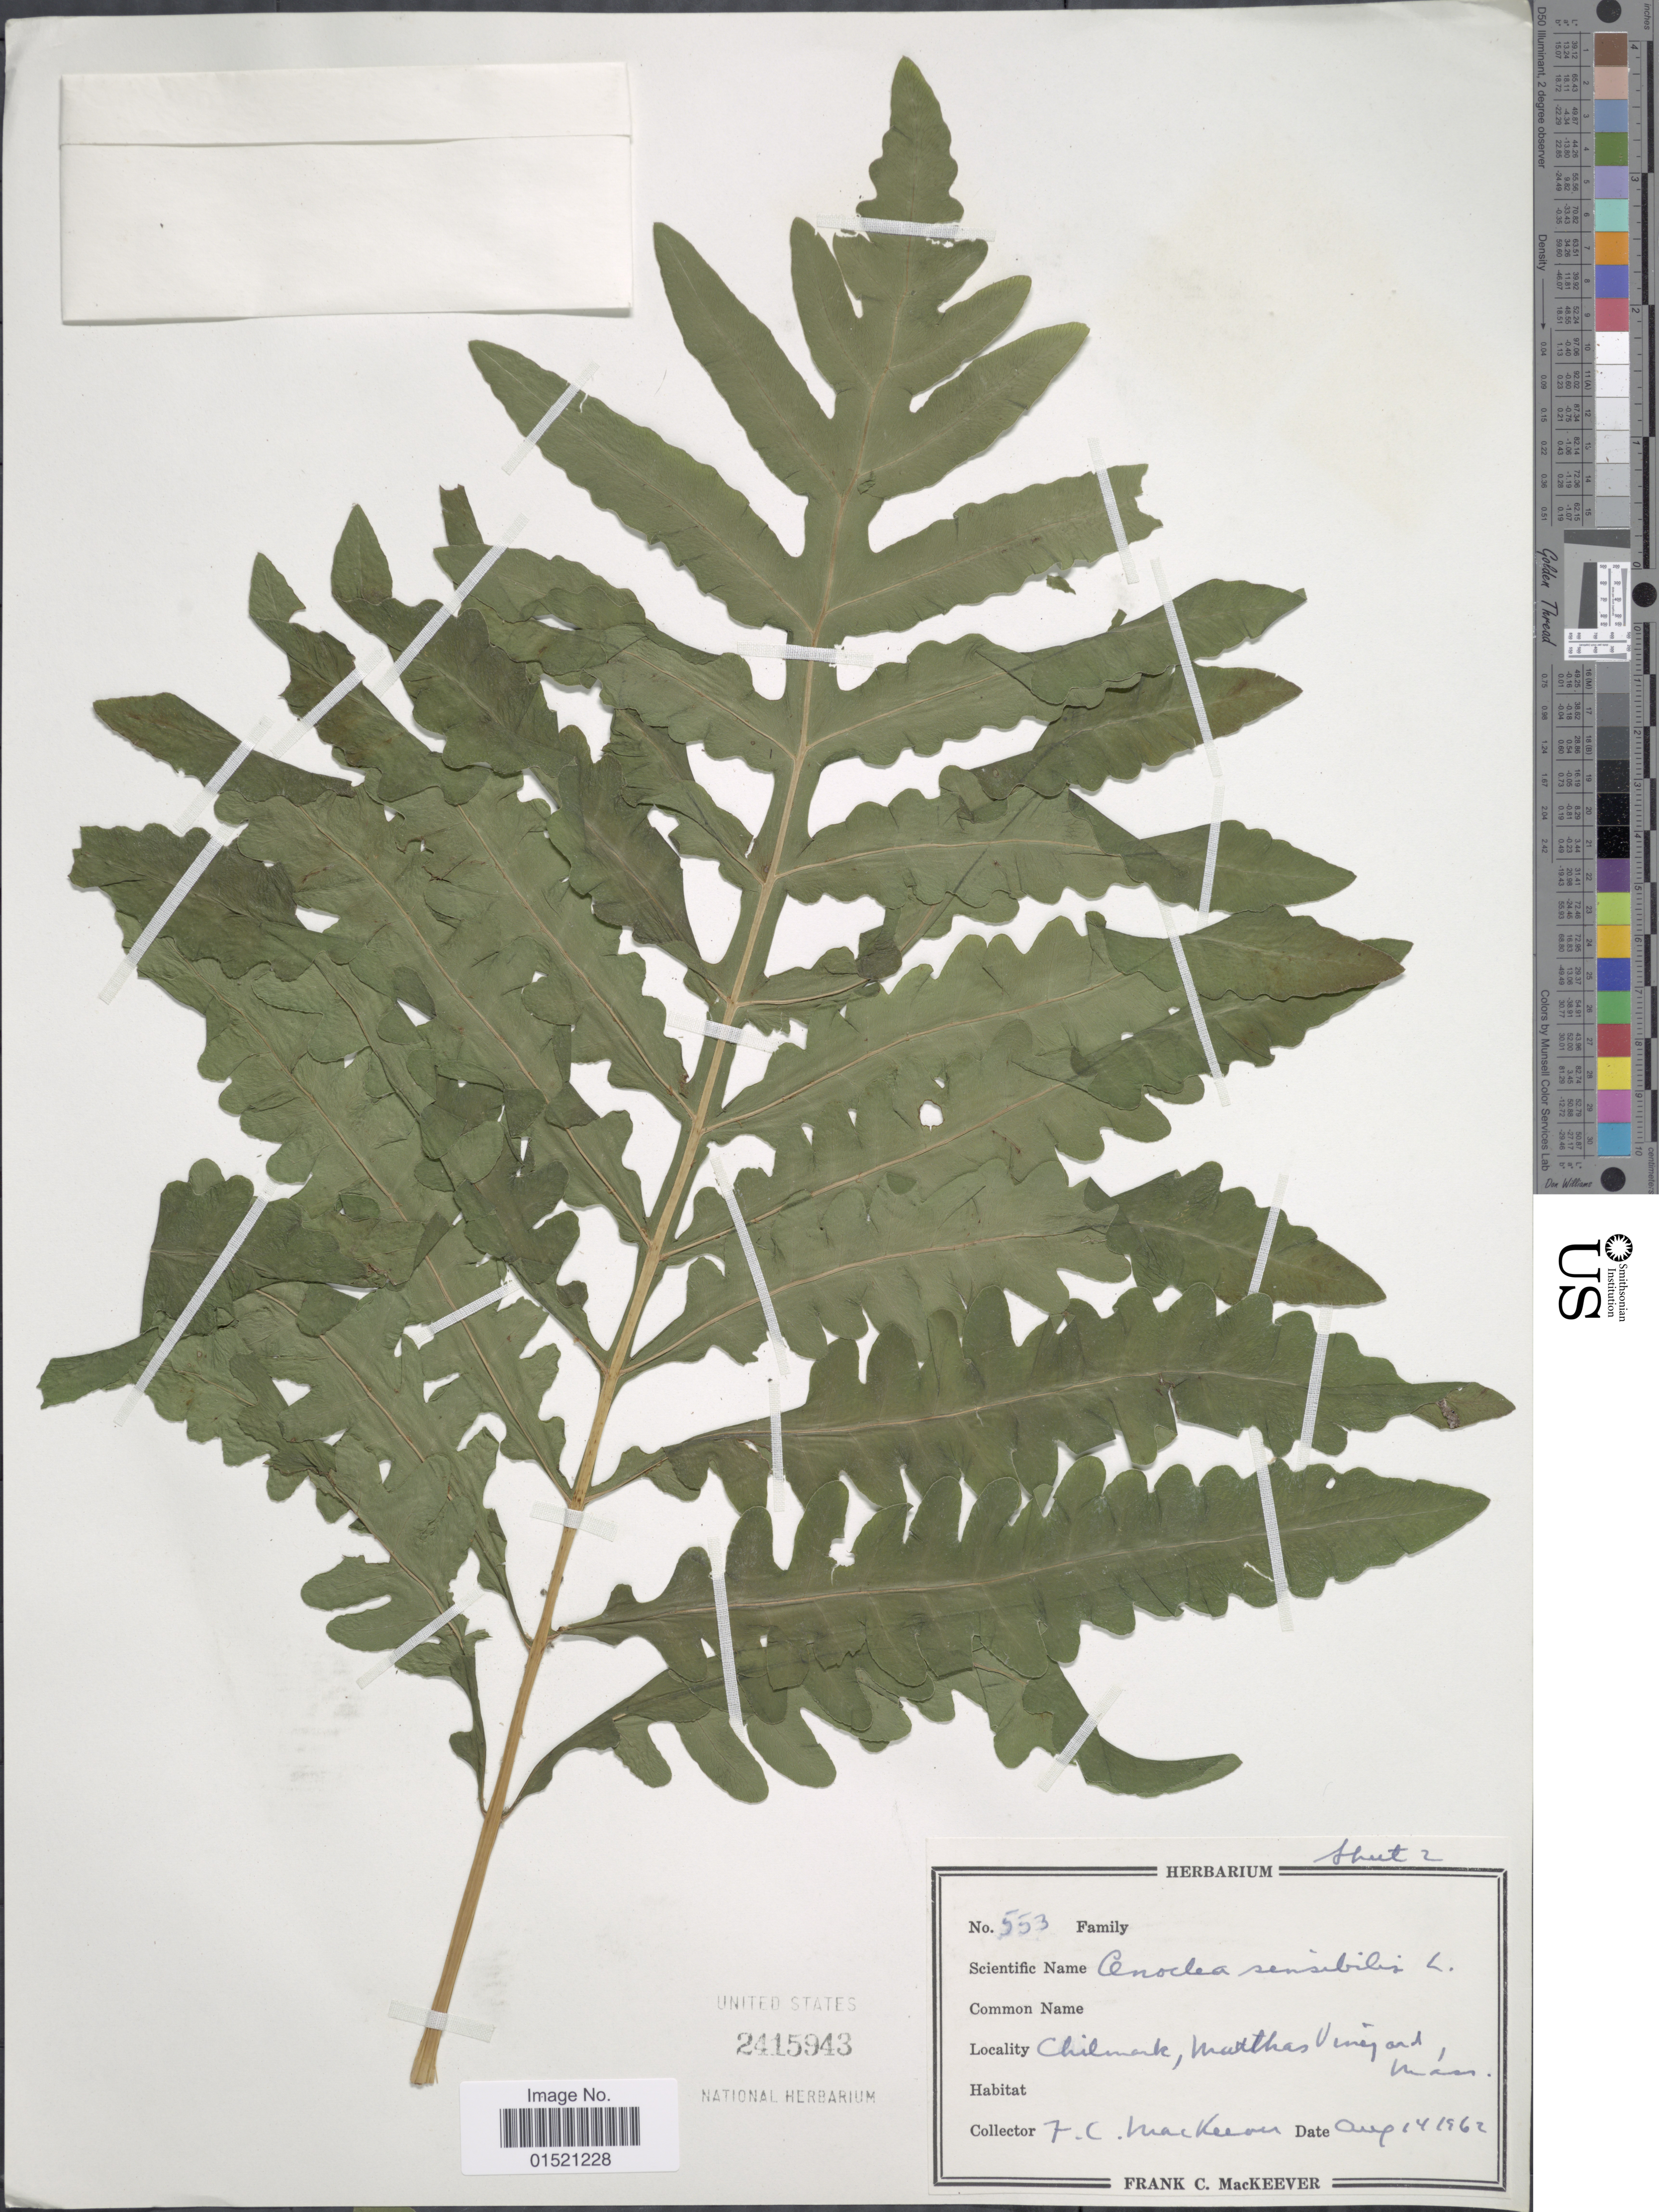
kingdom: Plantae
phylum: Tracheophyta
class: Polypodiopsida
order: Polypodiales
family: Onocleaceae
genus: Onoclea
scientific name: Onoclea sensibilis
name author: L.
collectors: F. C. MacKeever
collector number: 553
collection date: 1962-08-14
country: United States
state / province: Massachusetts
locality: Chilmark, Marthas Vineyard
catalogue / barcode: US 2415943